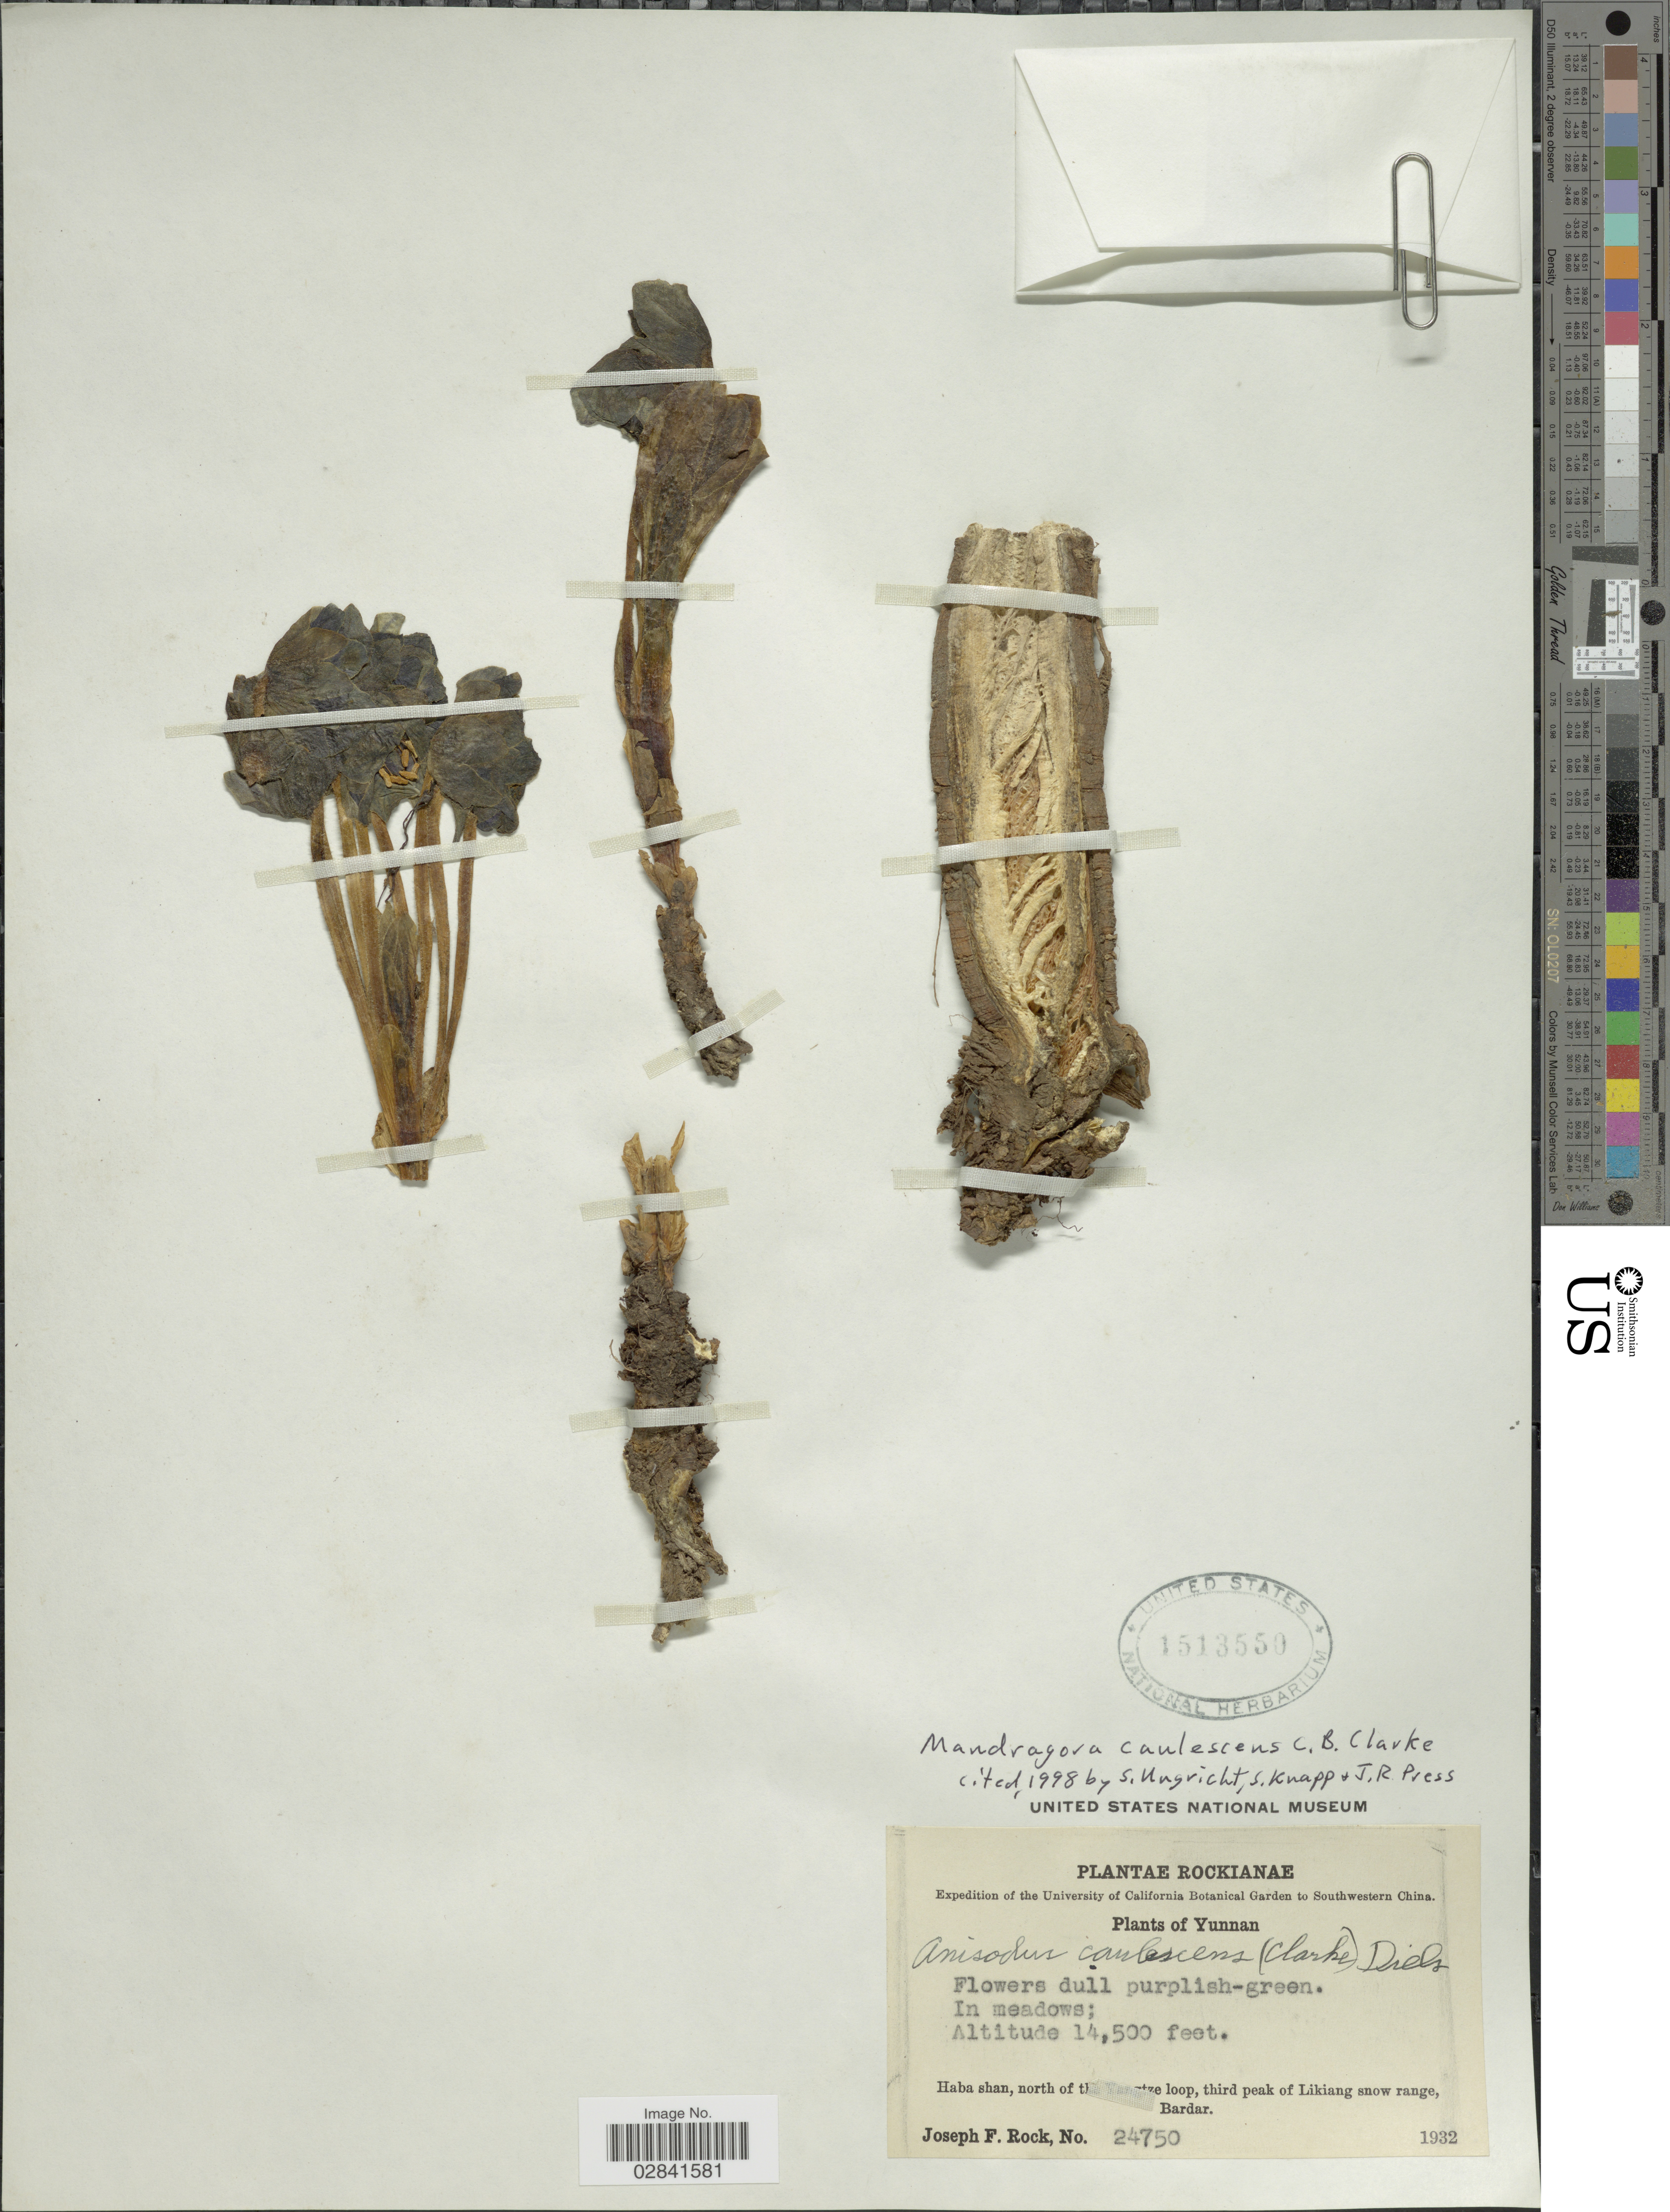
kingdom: Plantae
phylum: Tracheophyta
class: Magnoliopsida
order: Solanales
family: Solanaceae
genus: Mandragora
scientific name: Mandragora caulescens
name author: C.B. Clarke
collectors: J. F. Rock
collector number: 24750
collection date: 1932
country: China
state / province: Yunnan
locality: Haba shan, north of Yangtze loop, third peak of Likiang snow range, Bardar.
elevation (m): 4420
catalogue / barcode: US 1513550